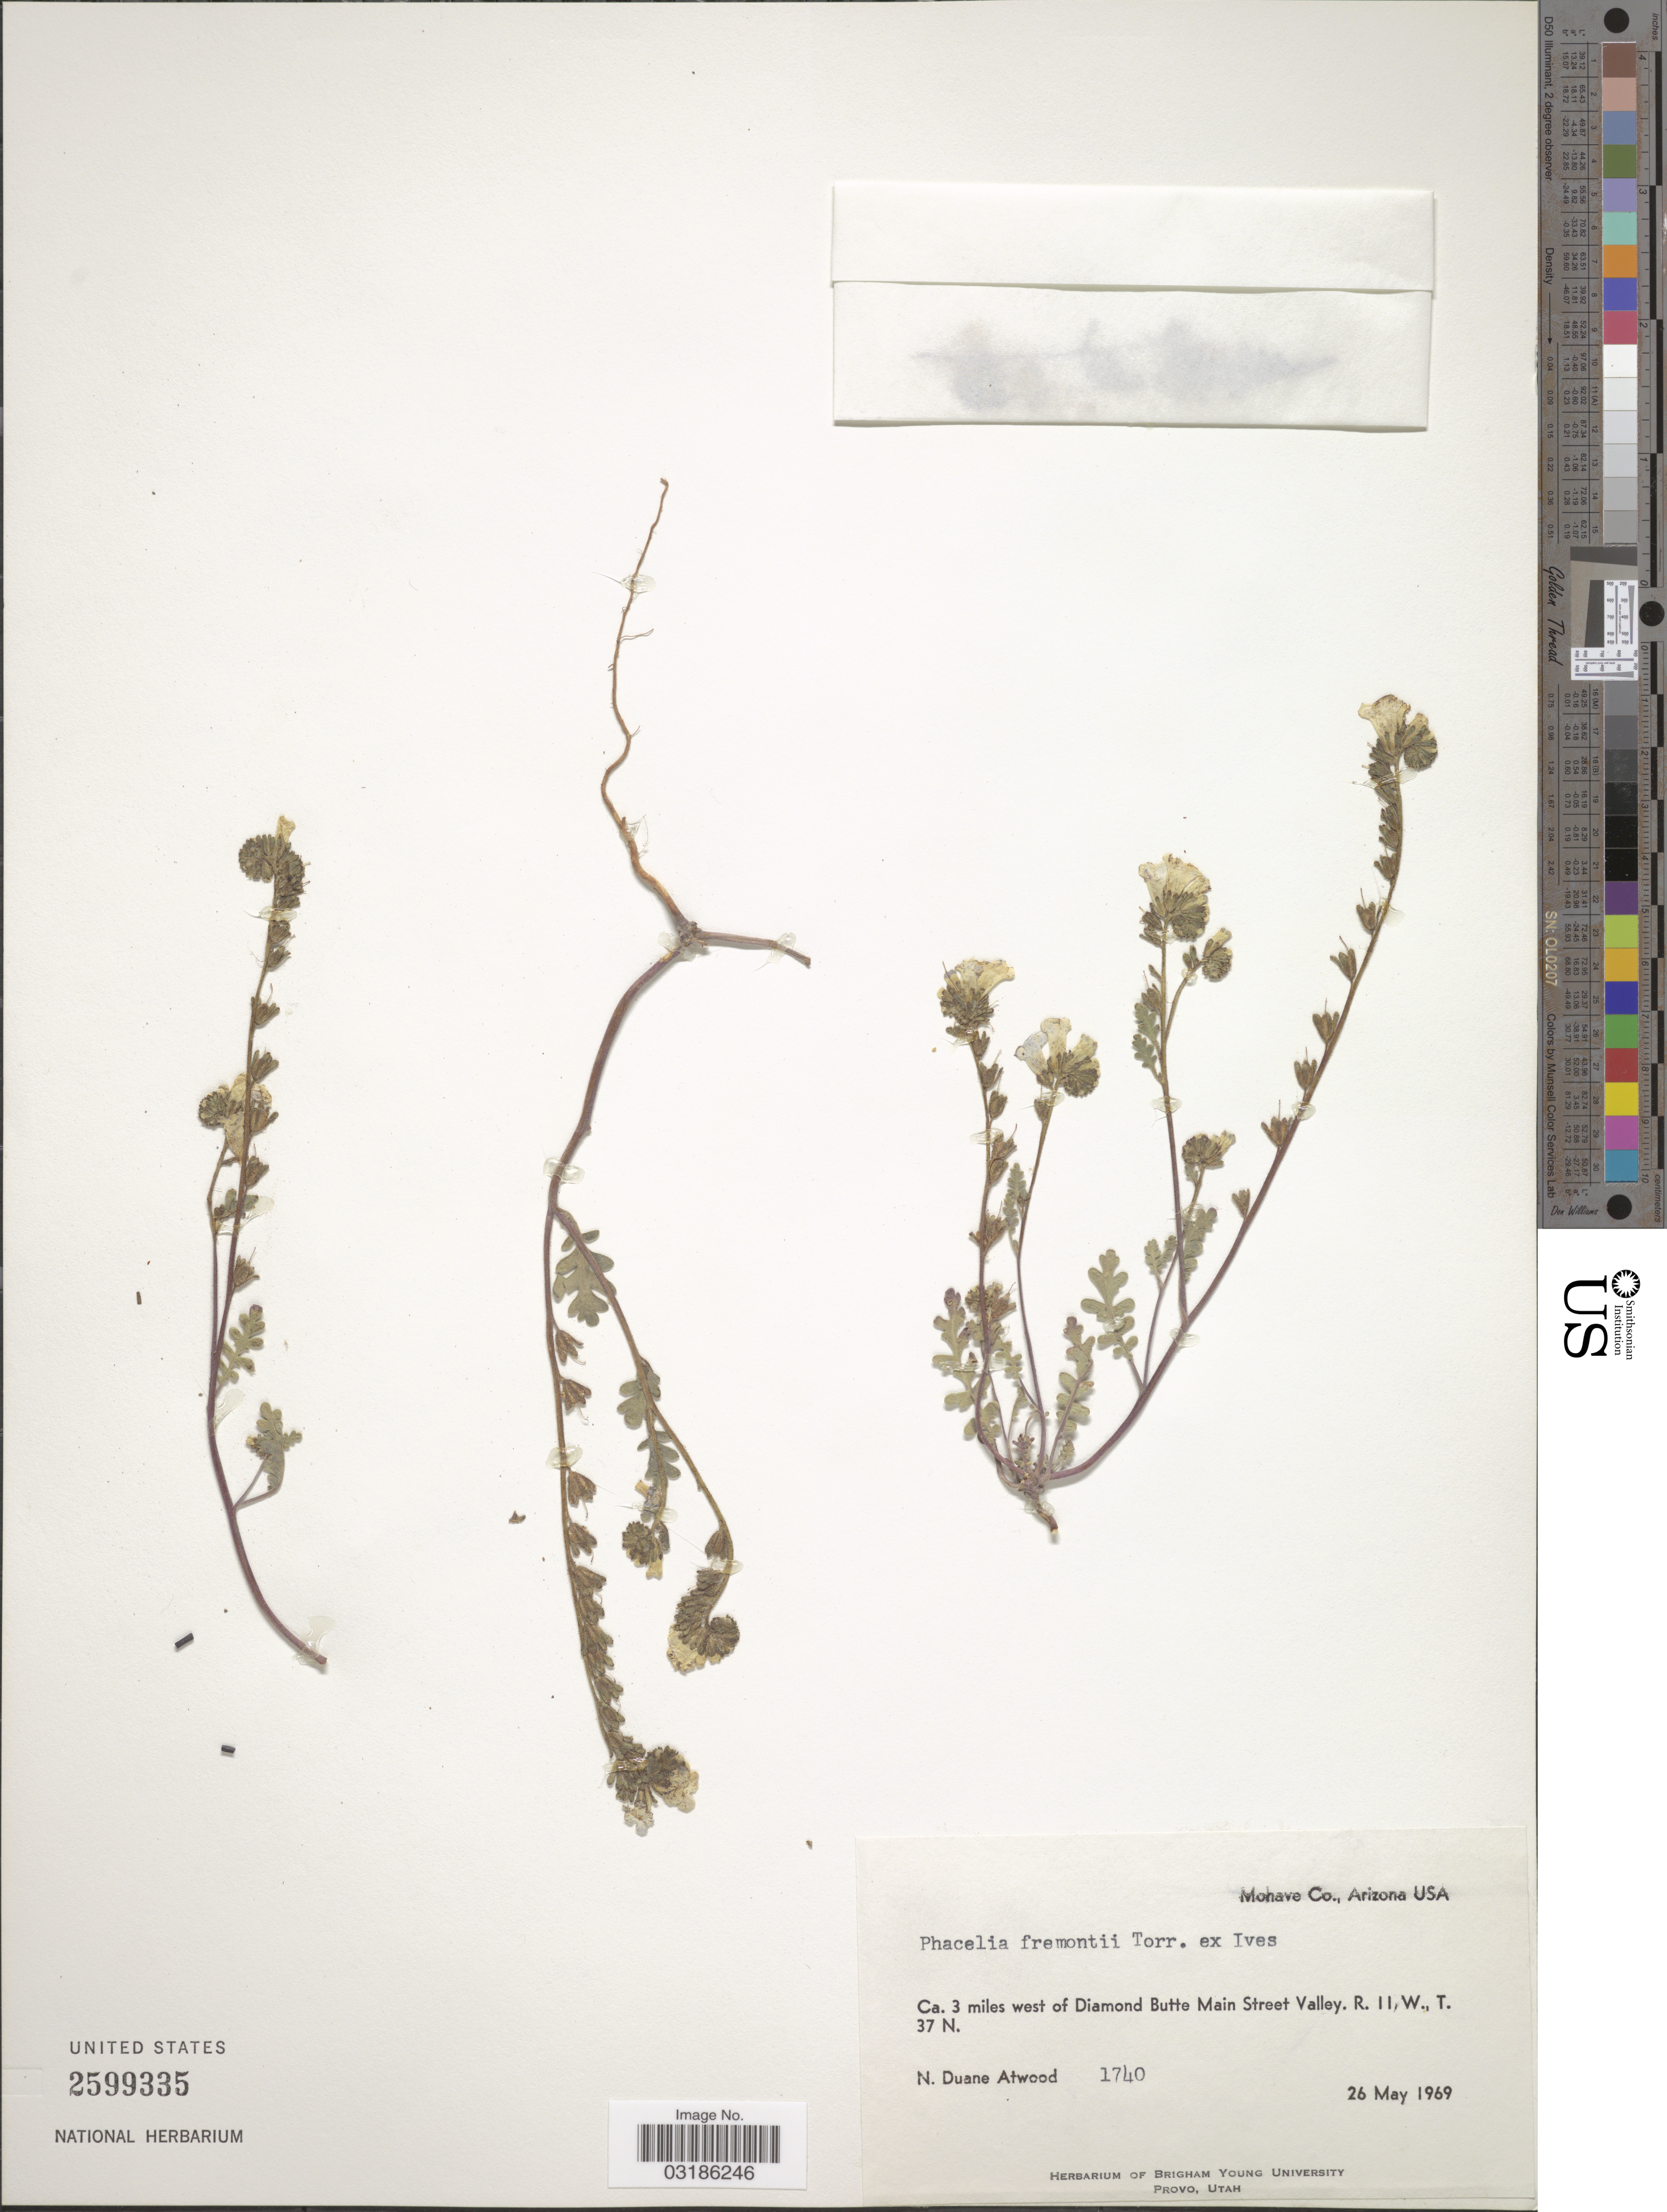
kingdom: Plantae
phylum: Tracheophyta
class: Magnoliopsida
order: Boraginales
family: Hydrophyllaceae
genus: Phacelia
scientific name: Phacelia fremontii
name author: Torr.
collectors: N. Atwood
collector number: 1740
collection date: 1969-05-26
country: United States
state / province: Arizona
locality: Mohave Co. Ca. 3 miles west of Diamond Butte Main Street Valley. R. 11, W., T. 37 N.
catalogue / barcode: US 2599335